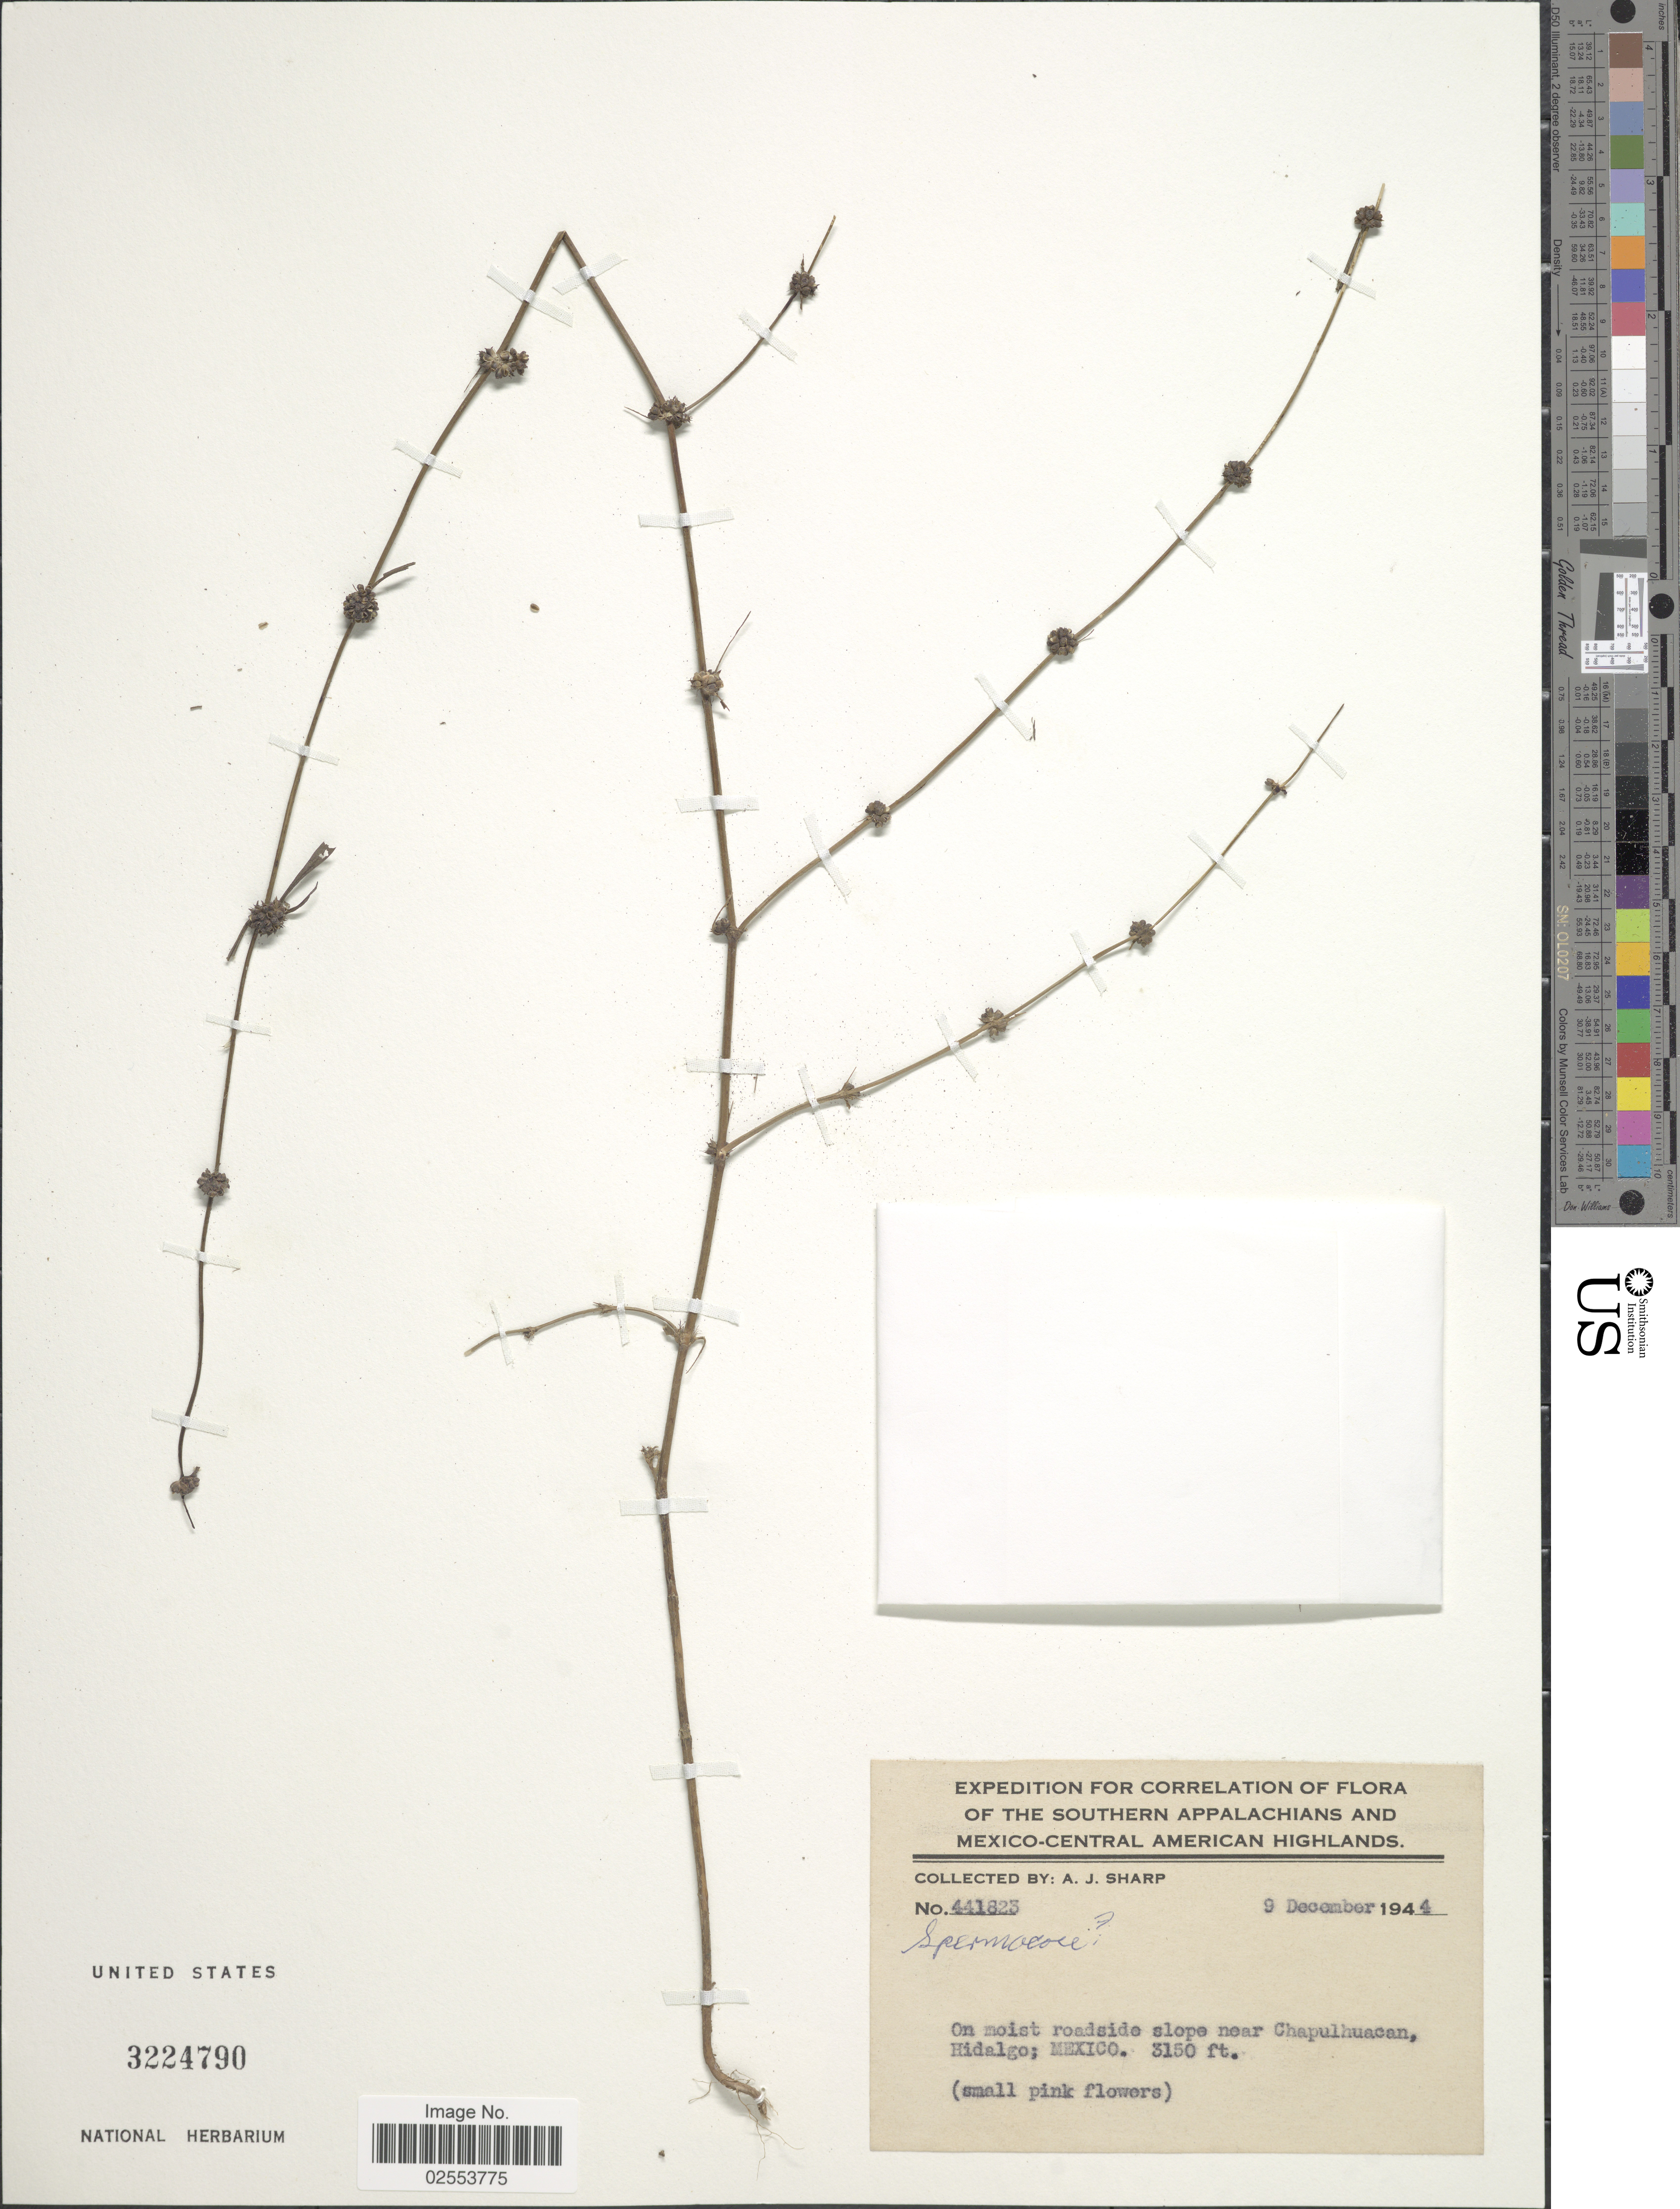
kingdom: Plantae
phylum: Tracheophyta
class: Magnoliopsida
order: Gentianales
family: Rubiaceae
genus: Spermacoce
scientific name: Spermacoce sp.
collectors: A. J. Sharp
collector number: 441823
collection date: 1944-12-09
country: Mexico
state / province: Hidalgo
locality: The Southern Appalachians and Mexico-Central American Highlands, on moist roadside slope near Chapulhuacan.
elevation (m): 960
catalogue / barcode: US 3224790